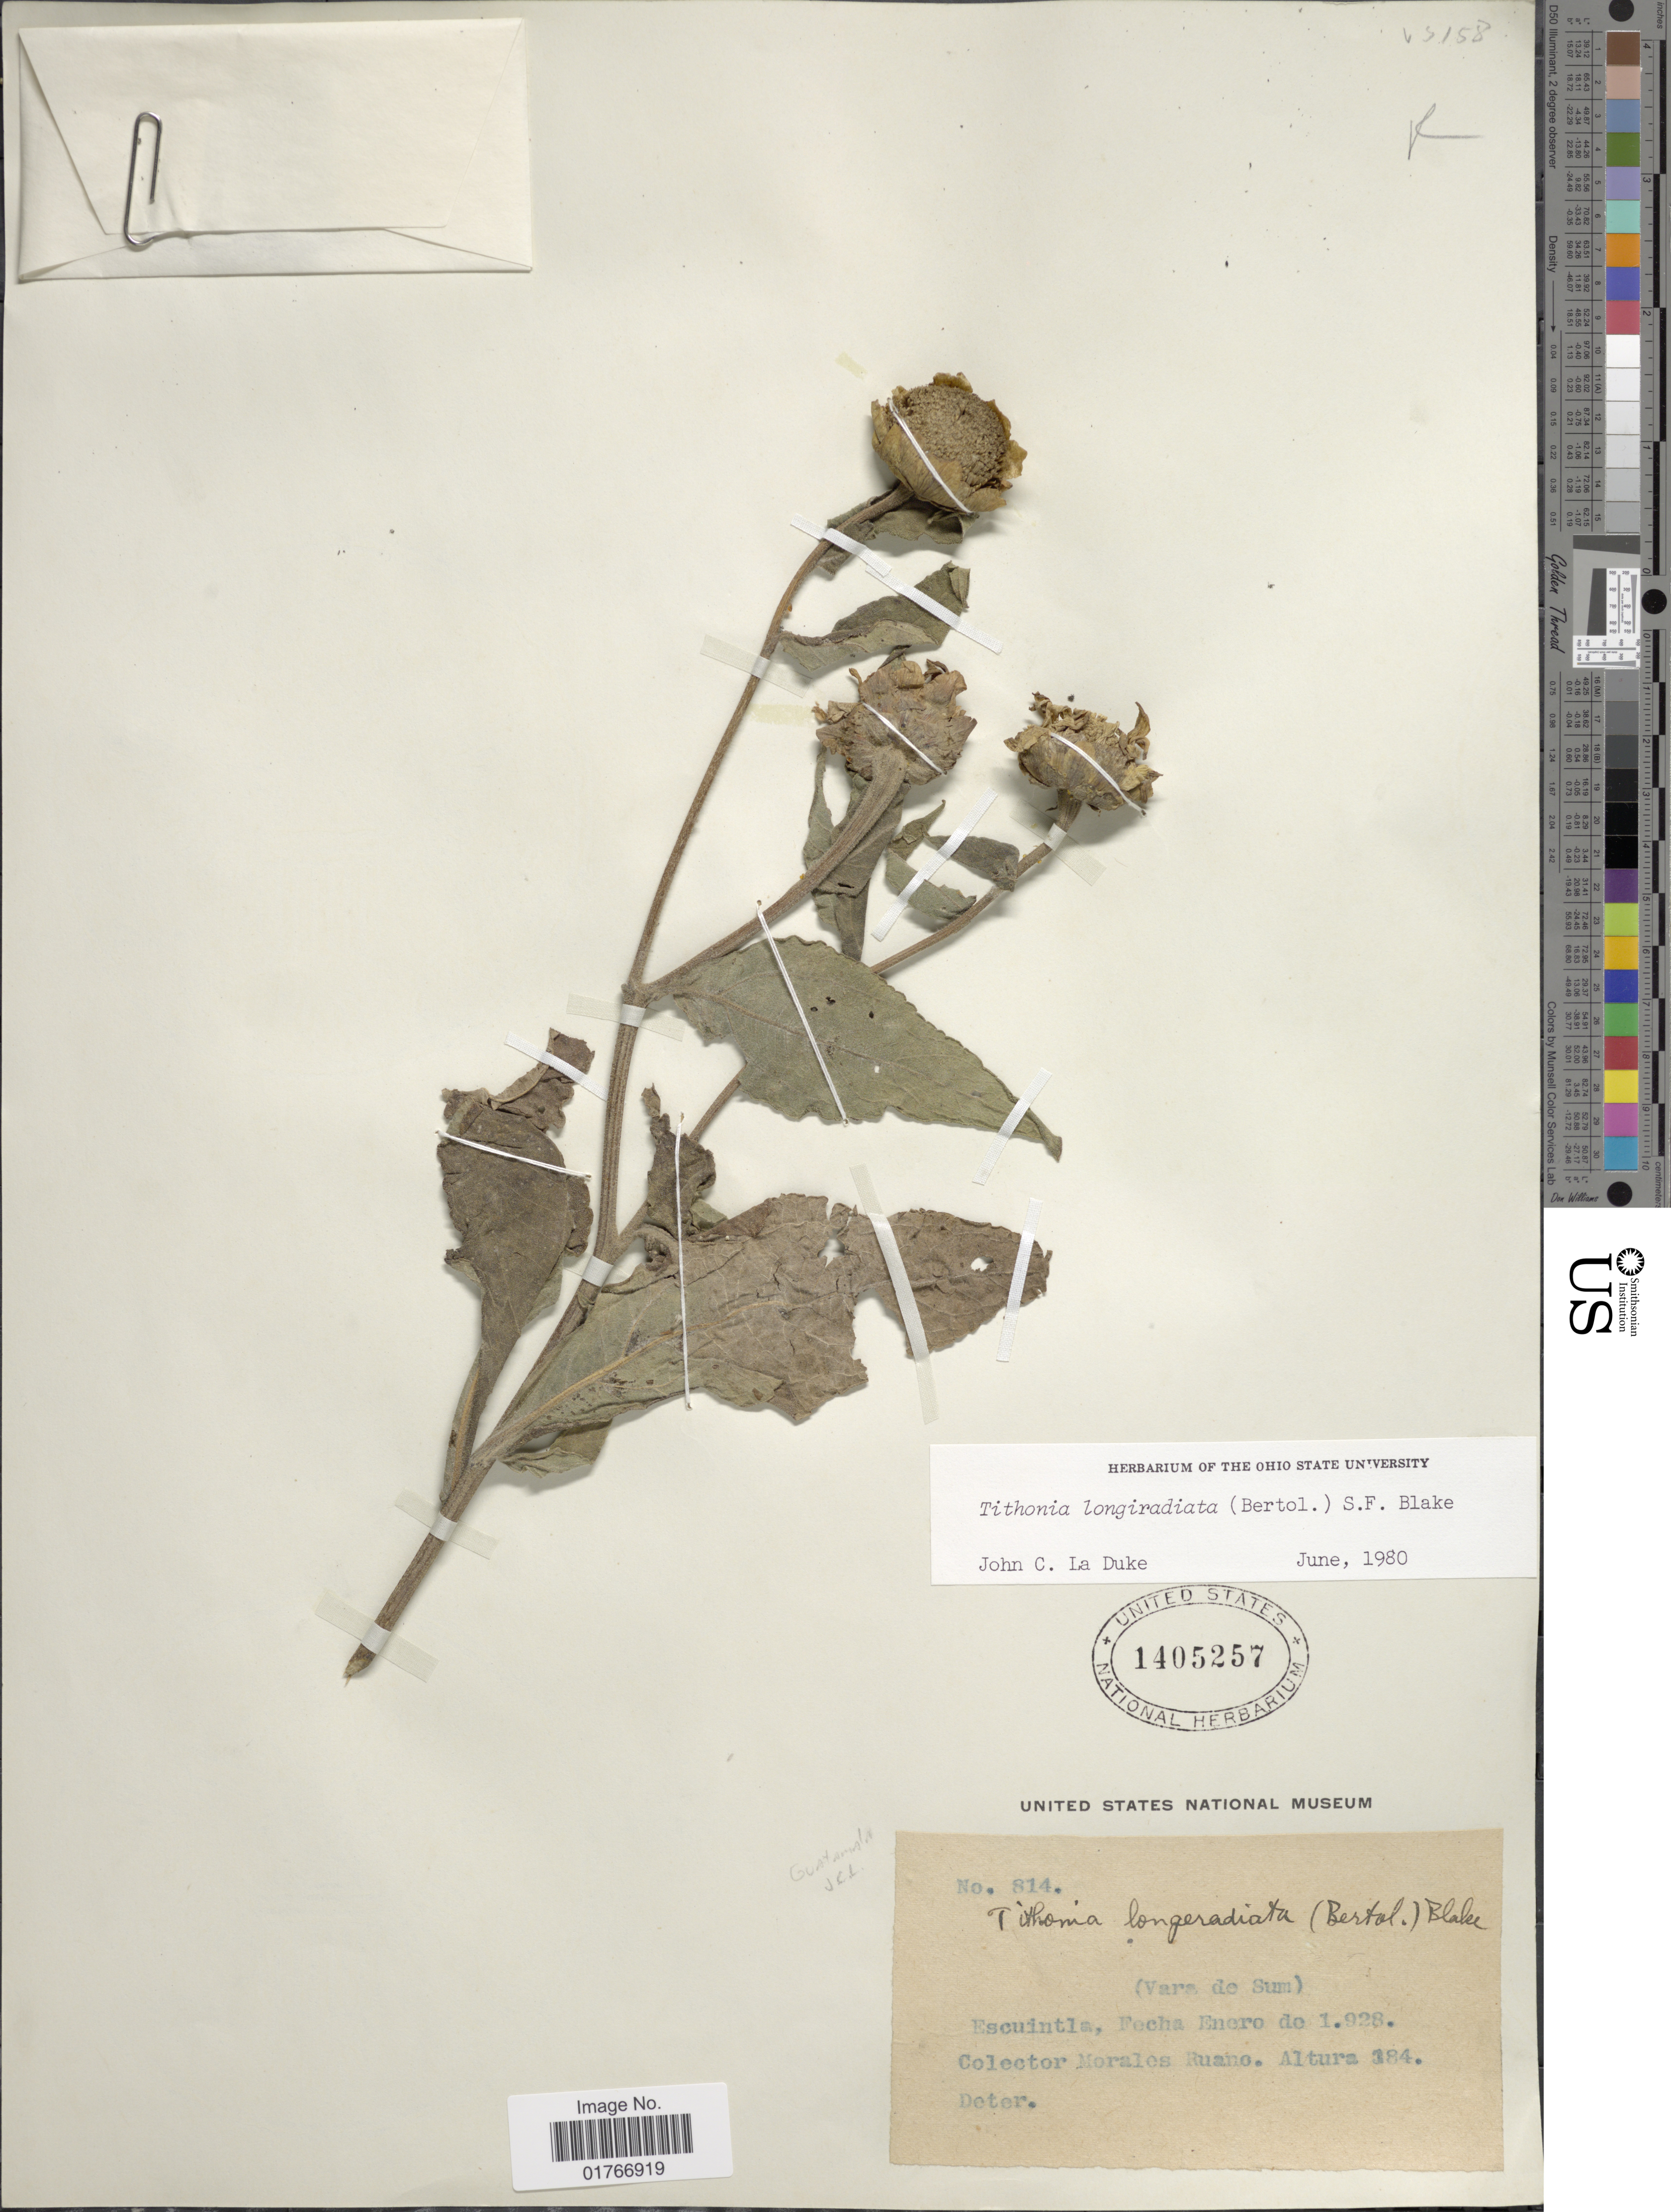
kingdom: Plantae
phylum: Tracheophyta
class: Magnoliopsida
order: Asterales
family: Asteraceae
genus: Tithonia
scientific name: Tithonia longiradiata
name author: (Bertol.) S.F. Blake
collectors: M. Ruano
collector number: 814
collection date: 1928-01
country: Guatemala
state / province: Escuintla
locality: Vara do Sum [unsure placement]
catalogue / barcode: US 1405257